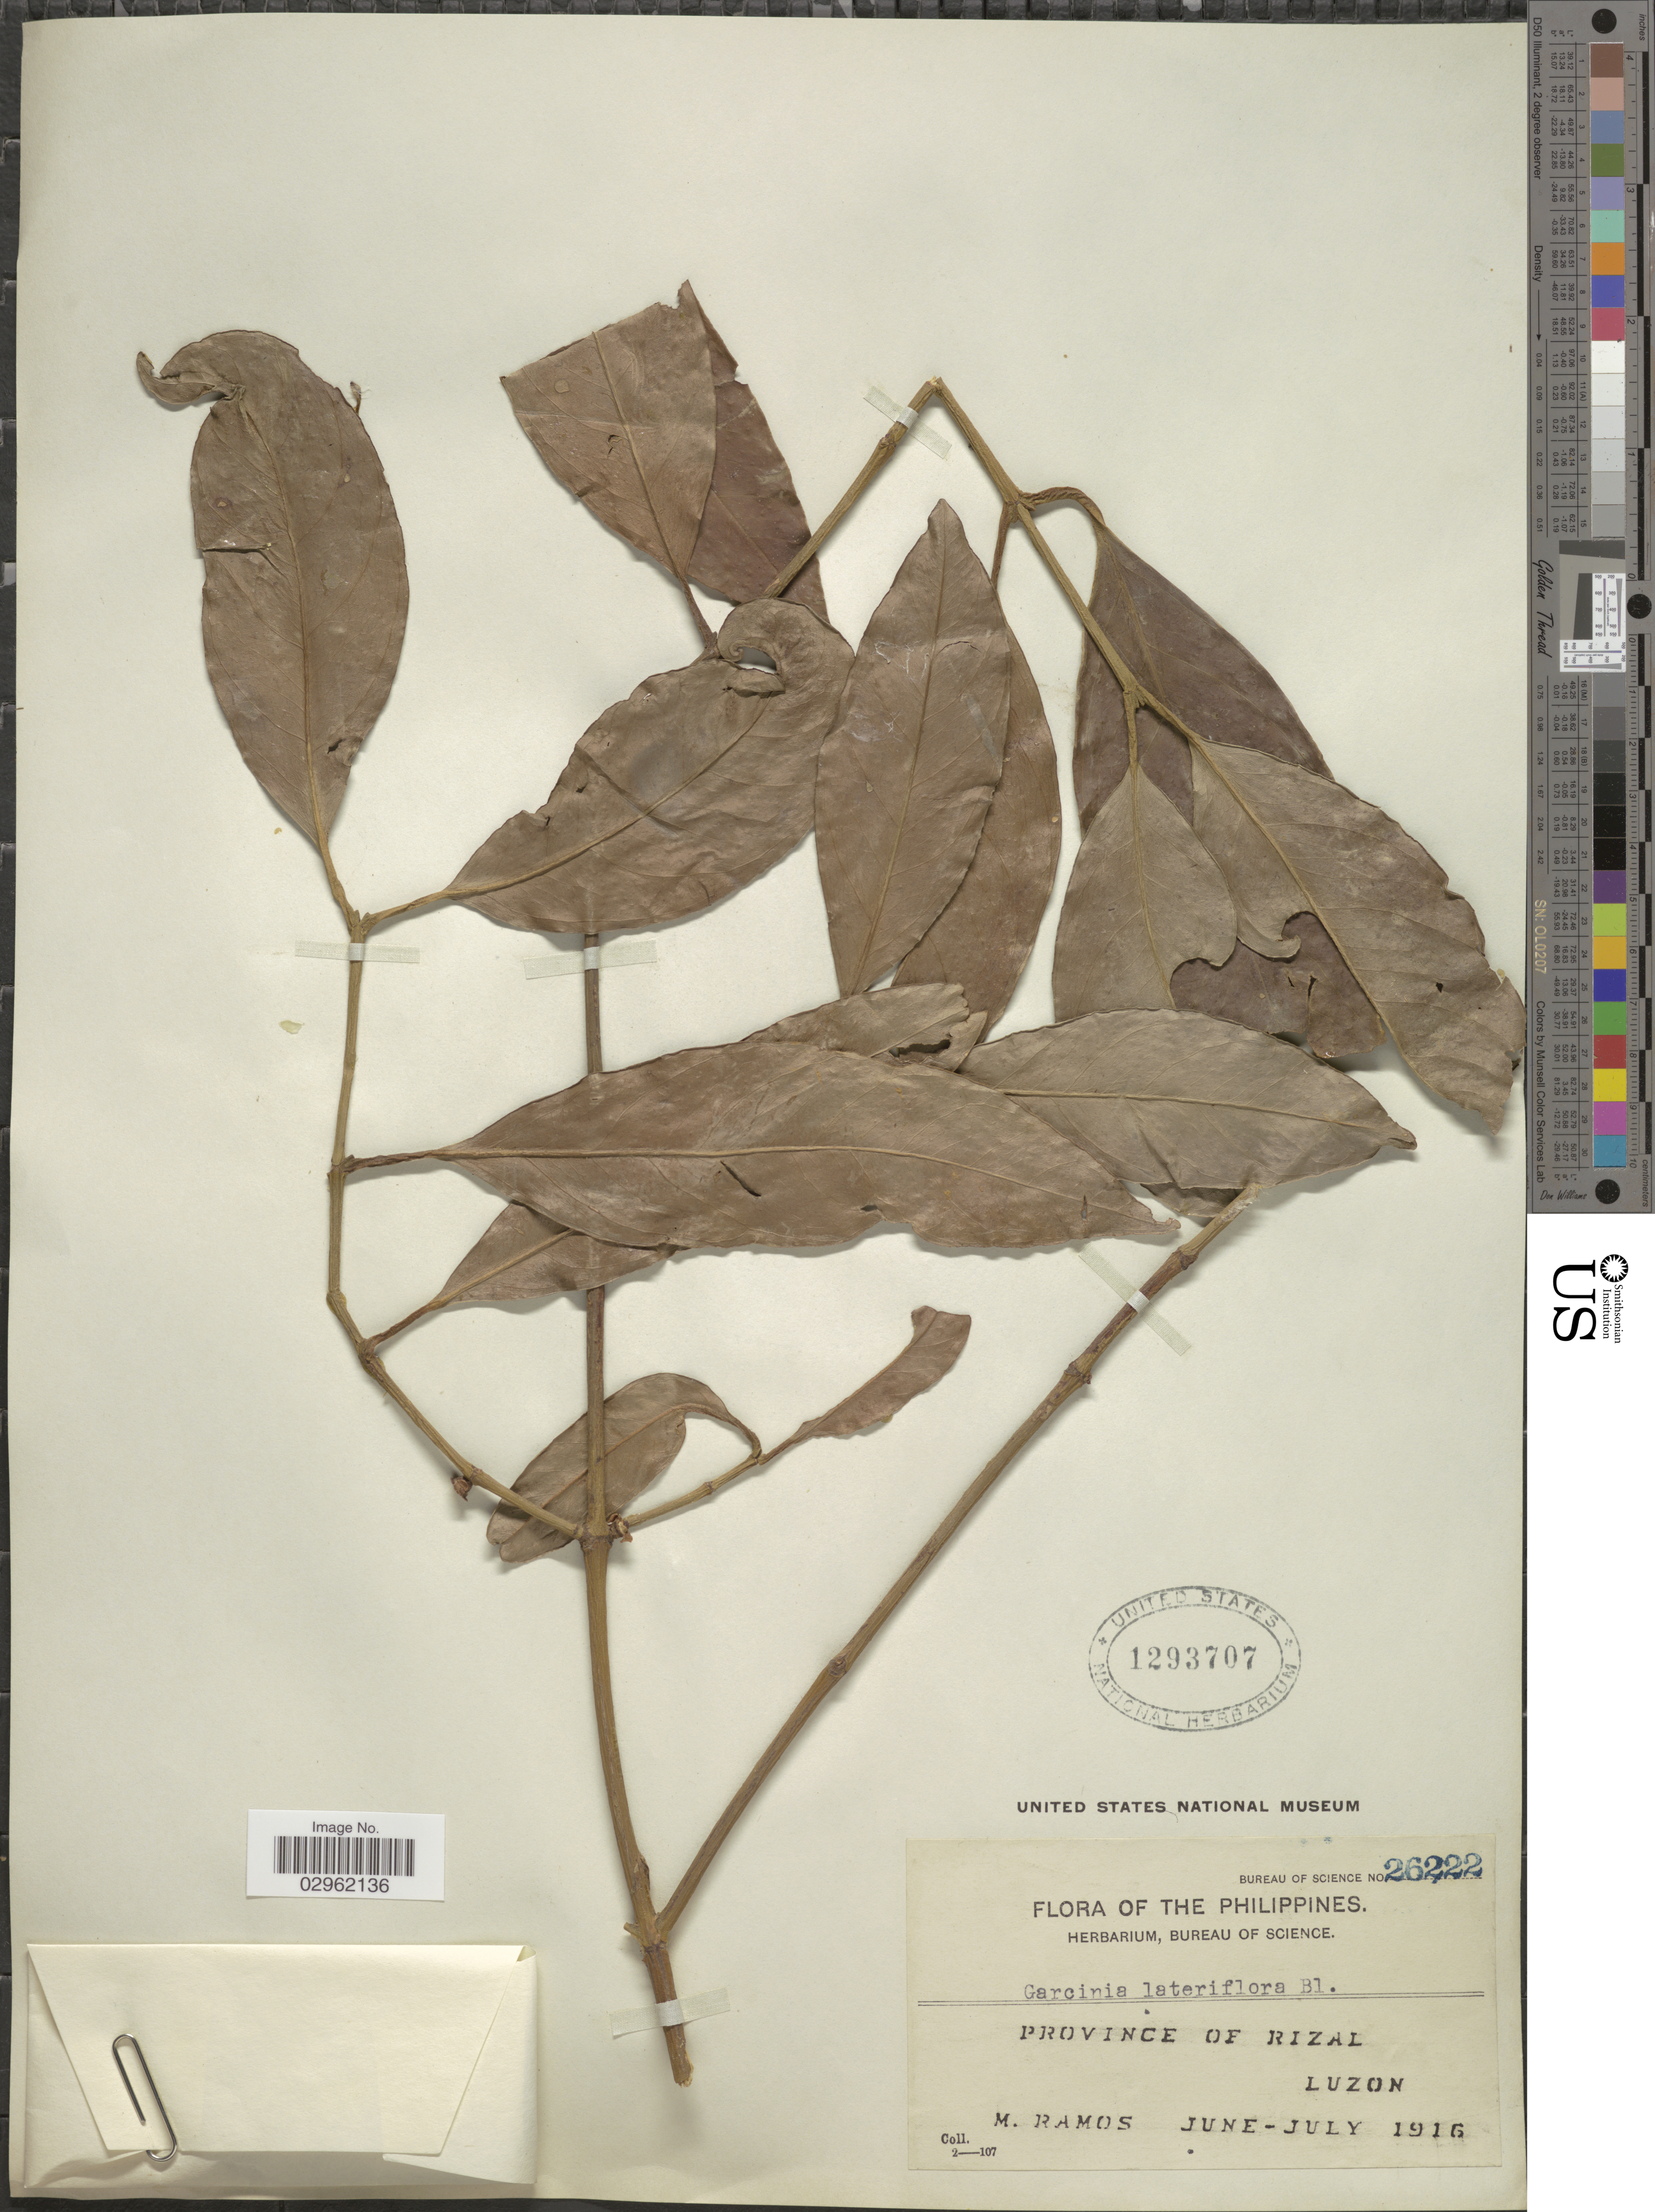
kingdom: Plantae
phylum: Tracheophyta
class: Magnoliopsida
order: Malpighiales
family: Clusiaceae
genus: Garcinia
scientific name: Garcinia lateriflora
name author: Blume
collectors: M. Ramos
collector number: Bureau of Science 26222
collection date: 1916-06/1916-07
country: Philippines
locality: Province of Rizal. Luzon.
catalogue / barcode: US 1293707